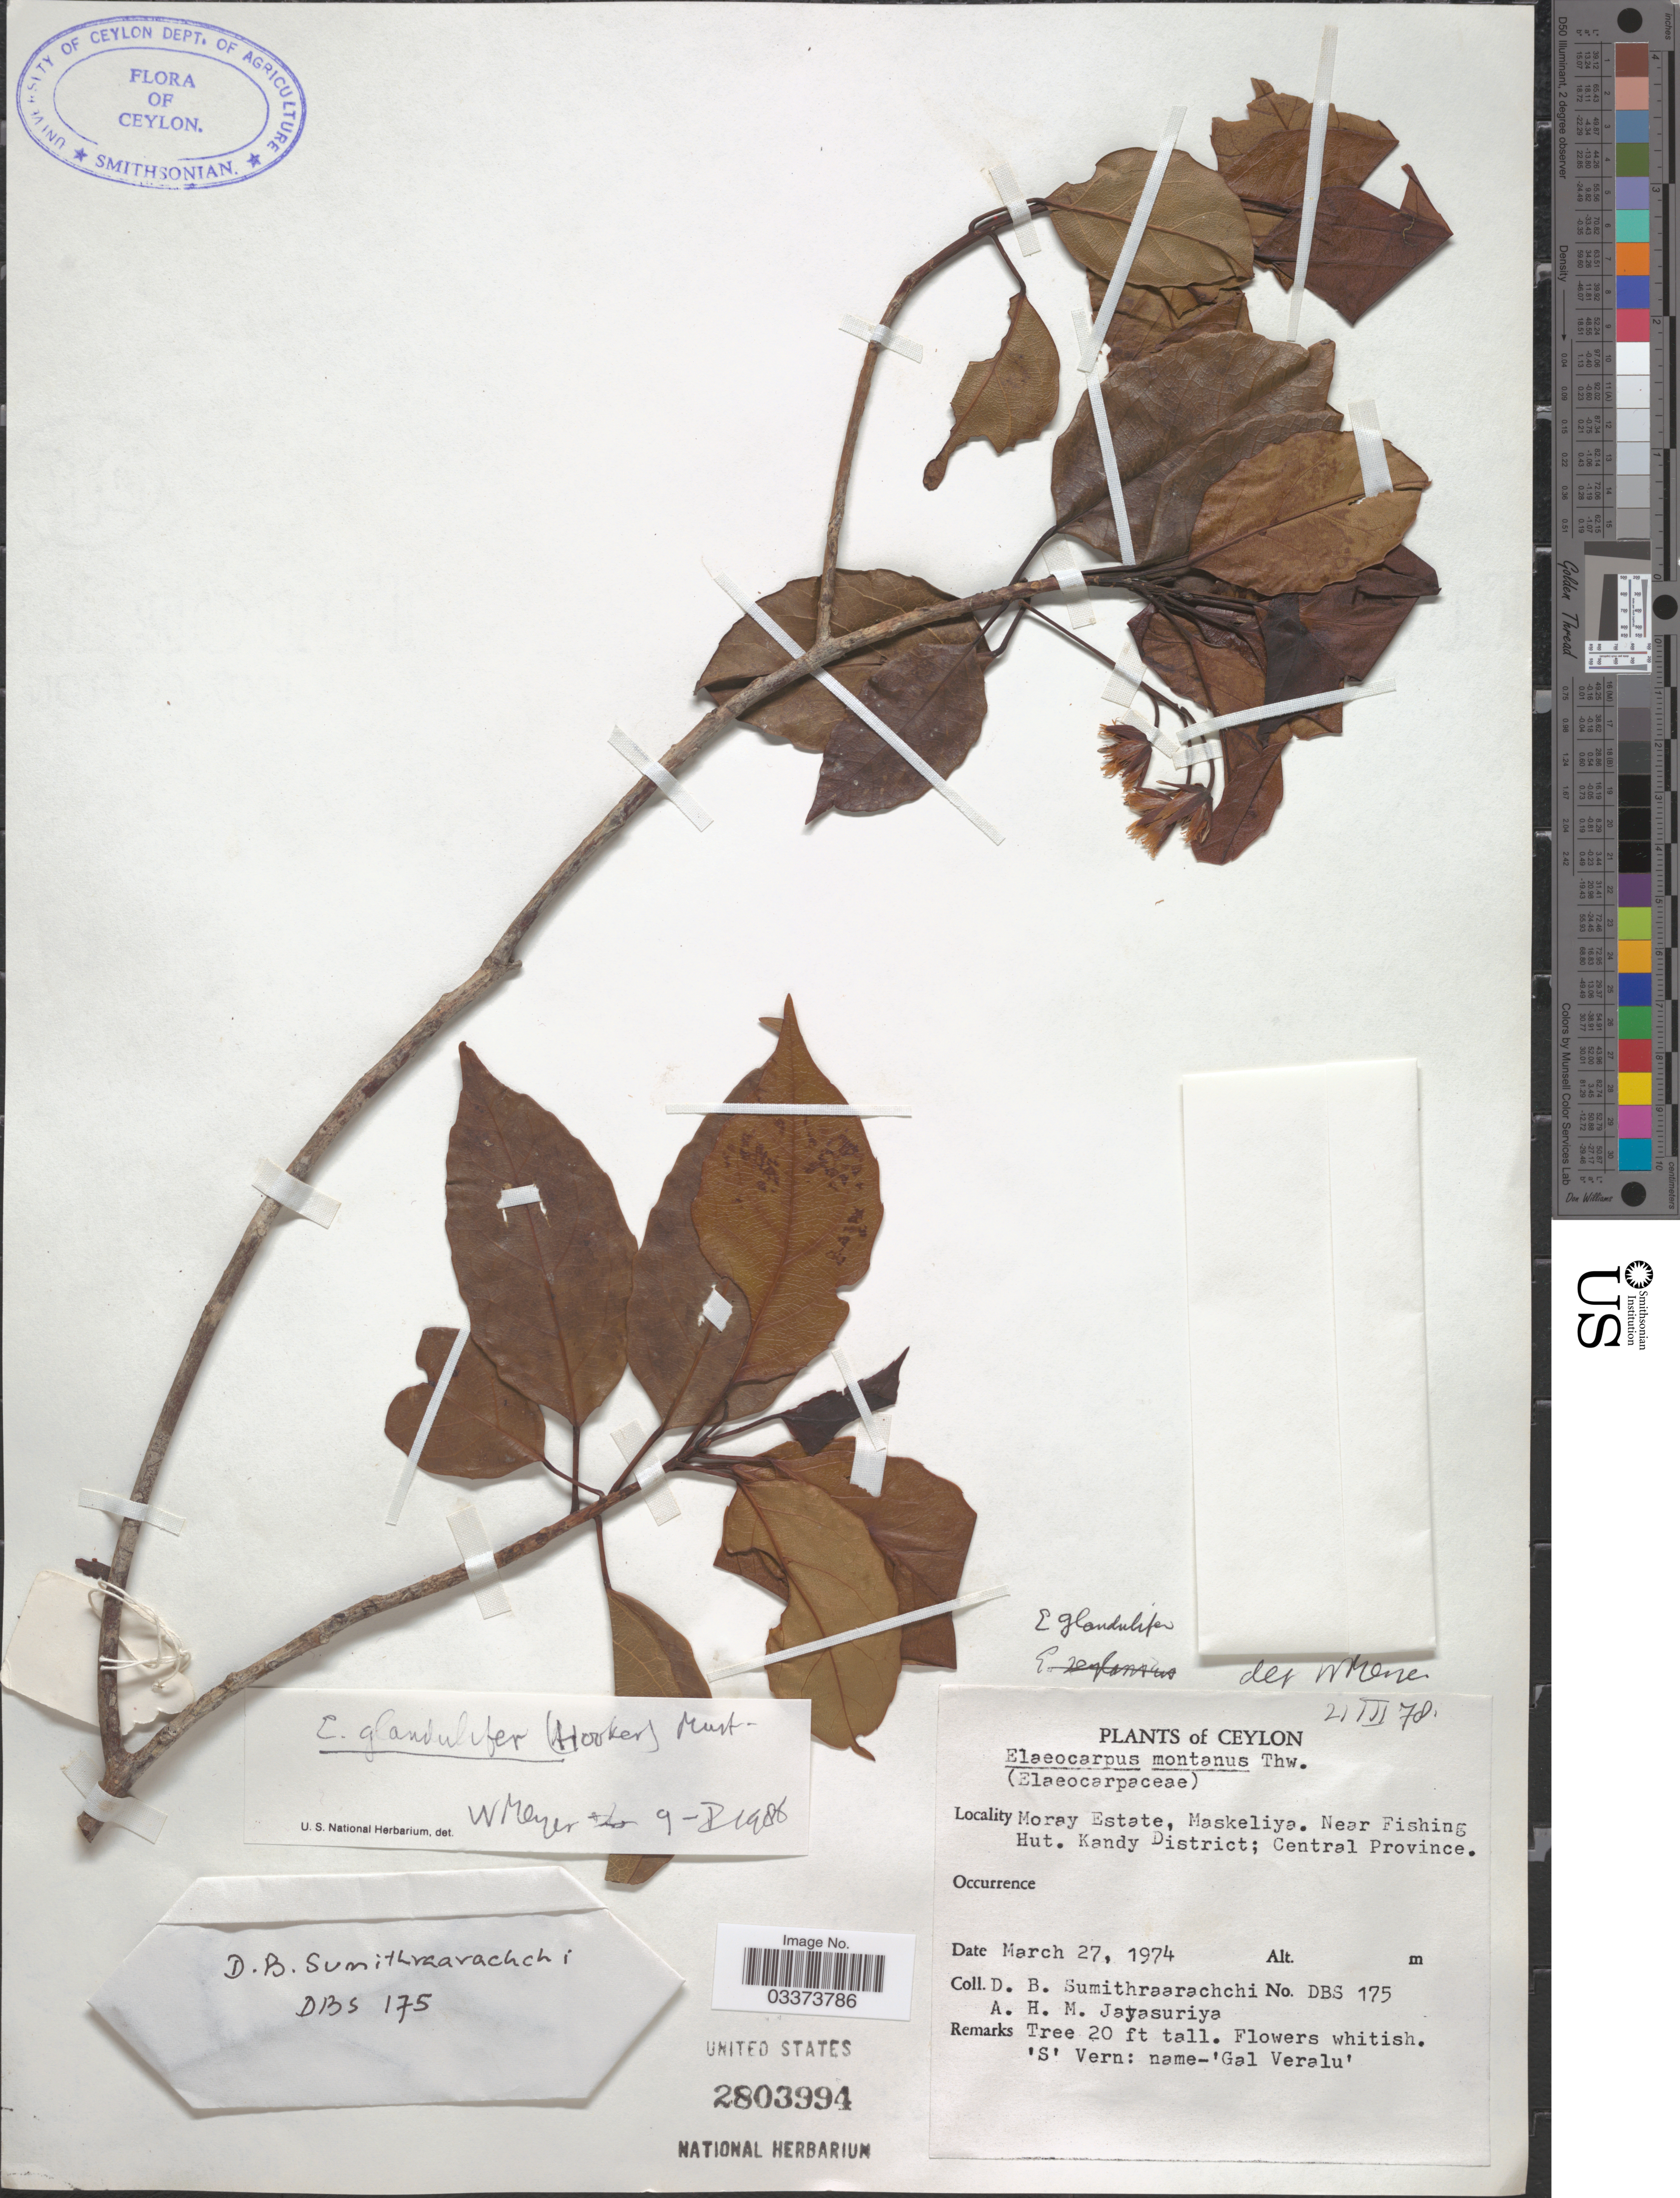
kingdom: Plantae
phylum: Tracheophyta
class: Magnoliopsida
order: Oxalidales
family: Elaeocarpaceae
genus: Elaeocarpus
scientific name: Elaeocarpus glandulifer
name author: (Hook. ex Wight) Mast.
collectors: D. B. Sumithraarachchi & A. H. Jayasuriya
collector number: DBS175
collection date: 1974-03-27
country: Sri Lanka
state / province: Central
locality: Ceylon, Moray Estate, Maskeliya. Near Fishing Hut. Kandy District.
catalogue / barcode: US 2803994